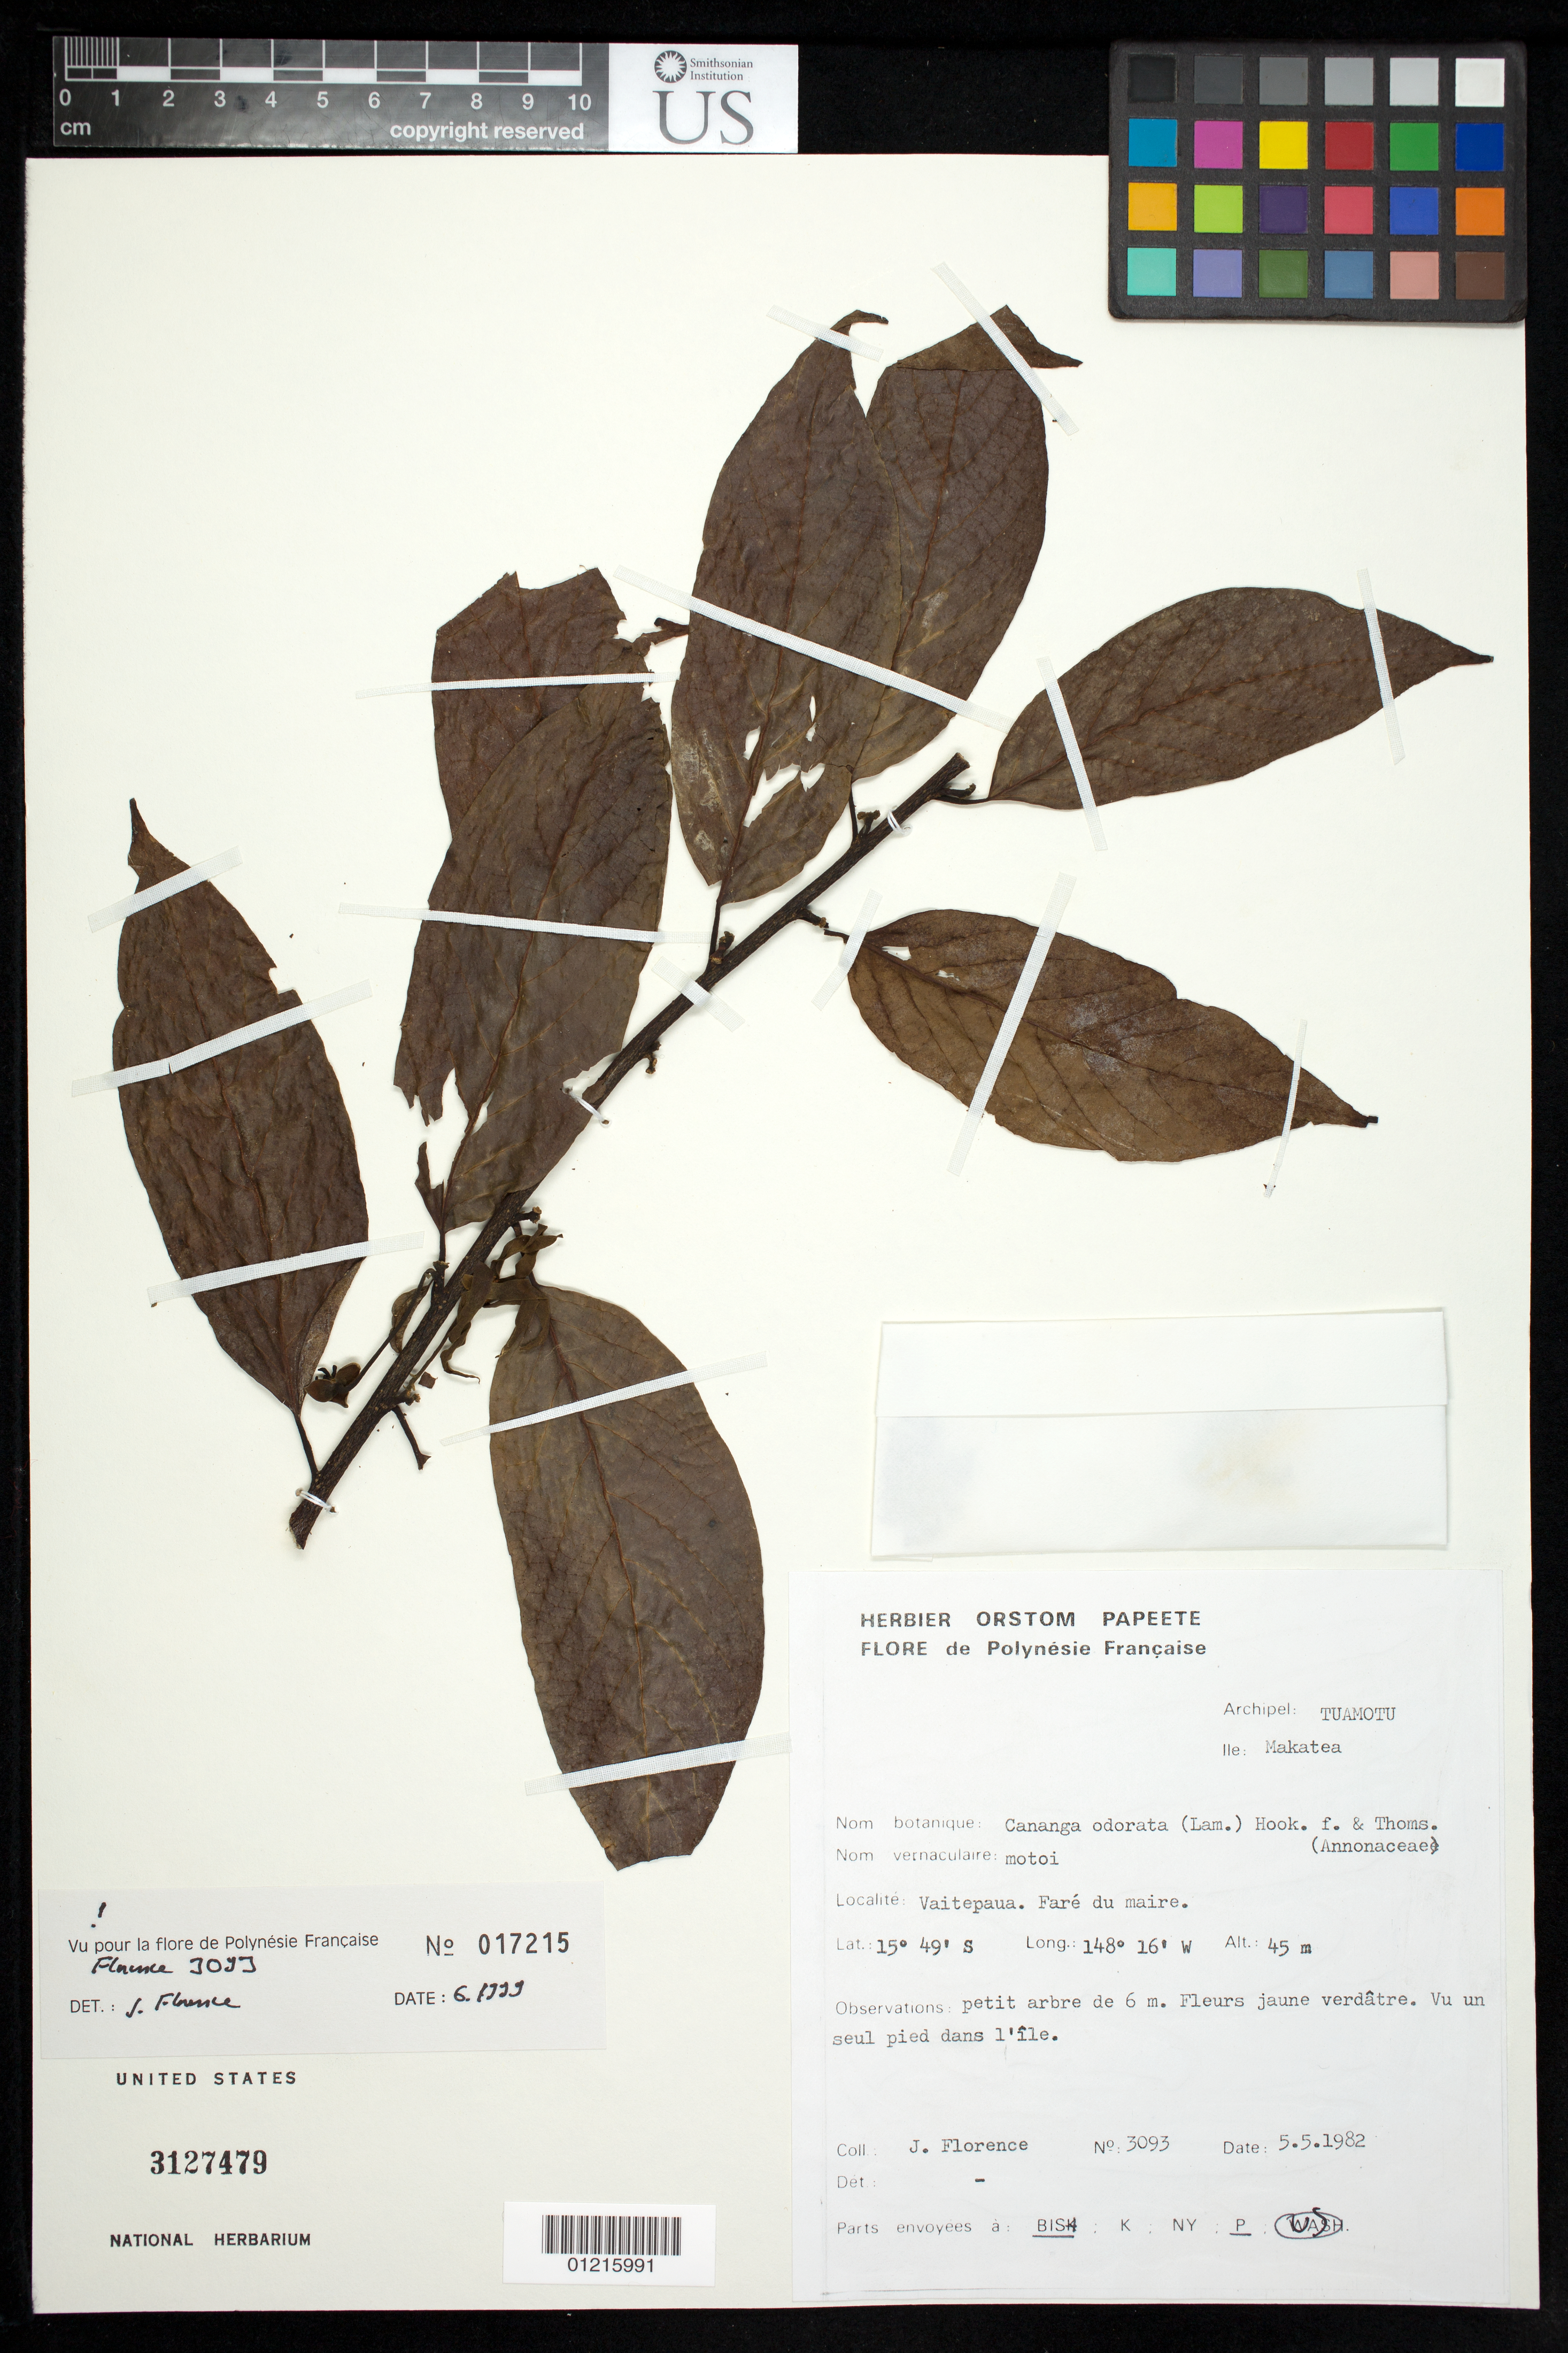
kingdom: Plantae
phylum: Tracheophyta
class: Magnoliopsida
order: Magnoliales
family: Annonaceae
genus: Cananga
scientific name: Cananga odorata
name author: (Lam.) Hook. f. & Thomson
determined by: Florence, J.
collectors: J. Florence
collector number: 3093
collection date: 1982-05-05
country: French Polynesia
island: Makatea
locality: Vaitepaua. Farè du Maire.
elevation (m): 45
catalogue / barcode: US 3127479